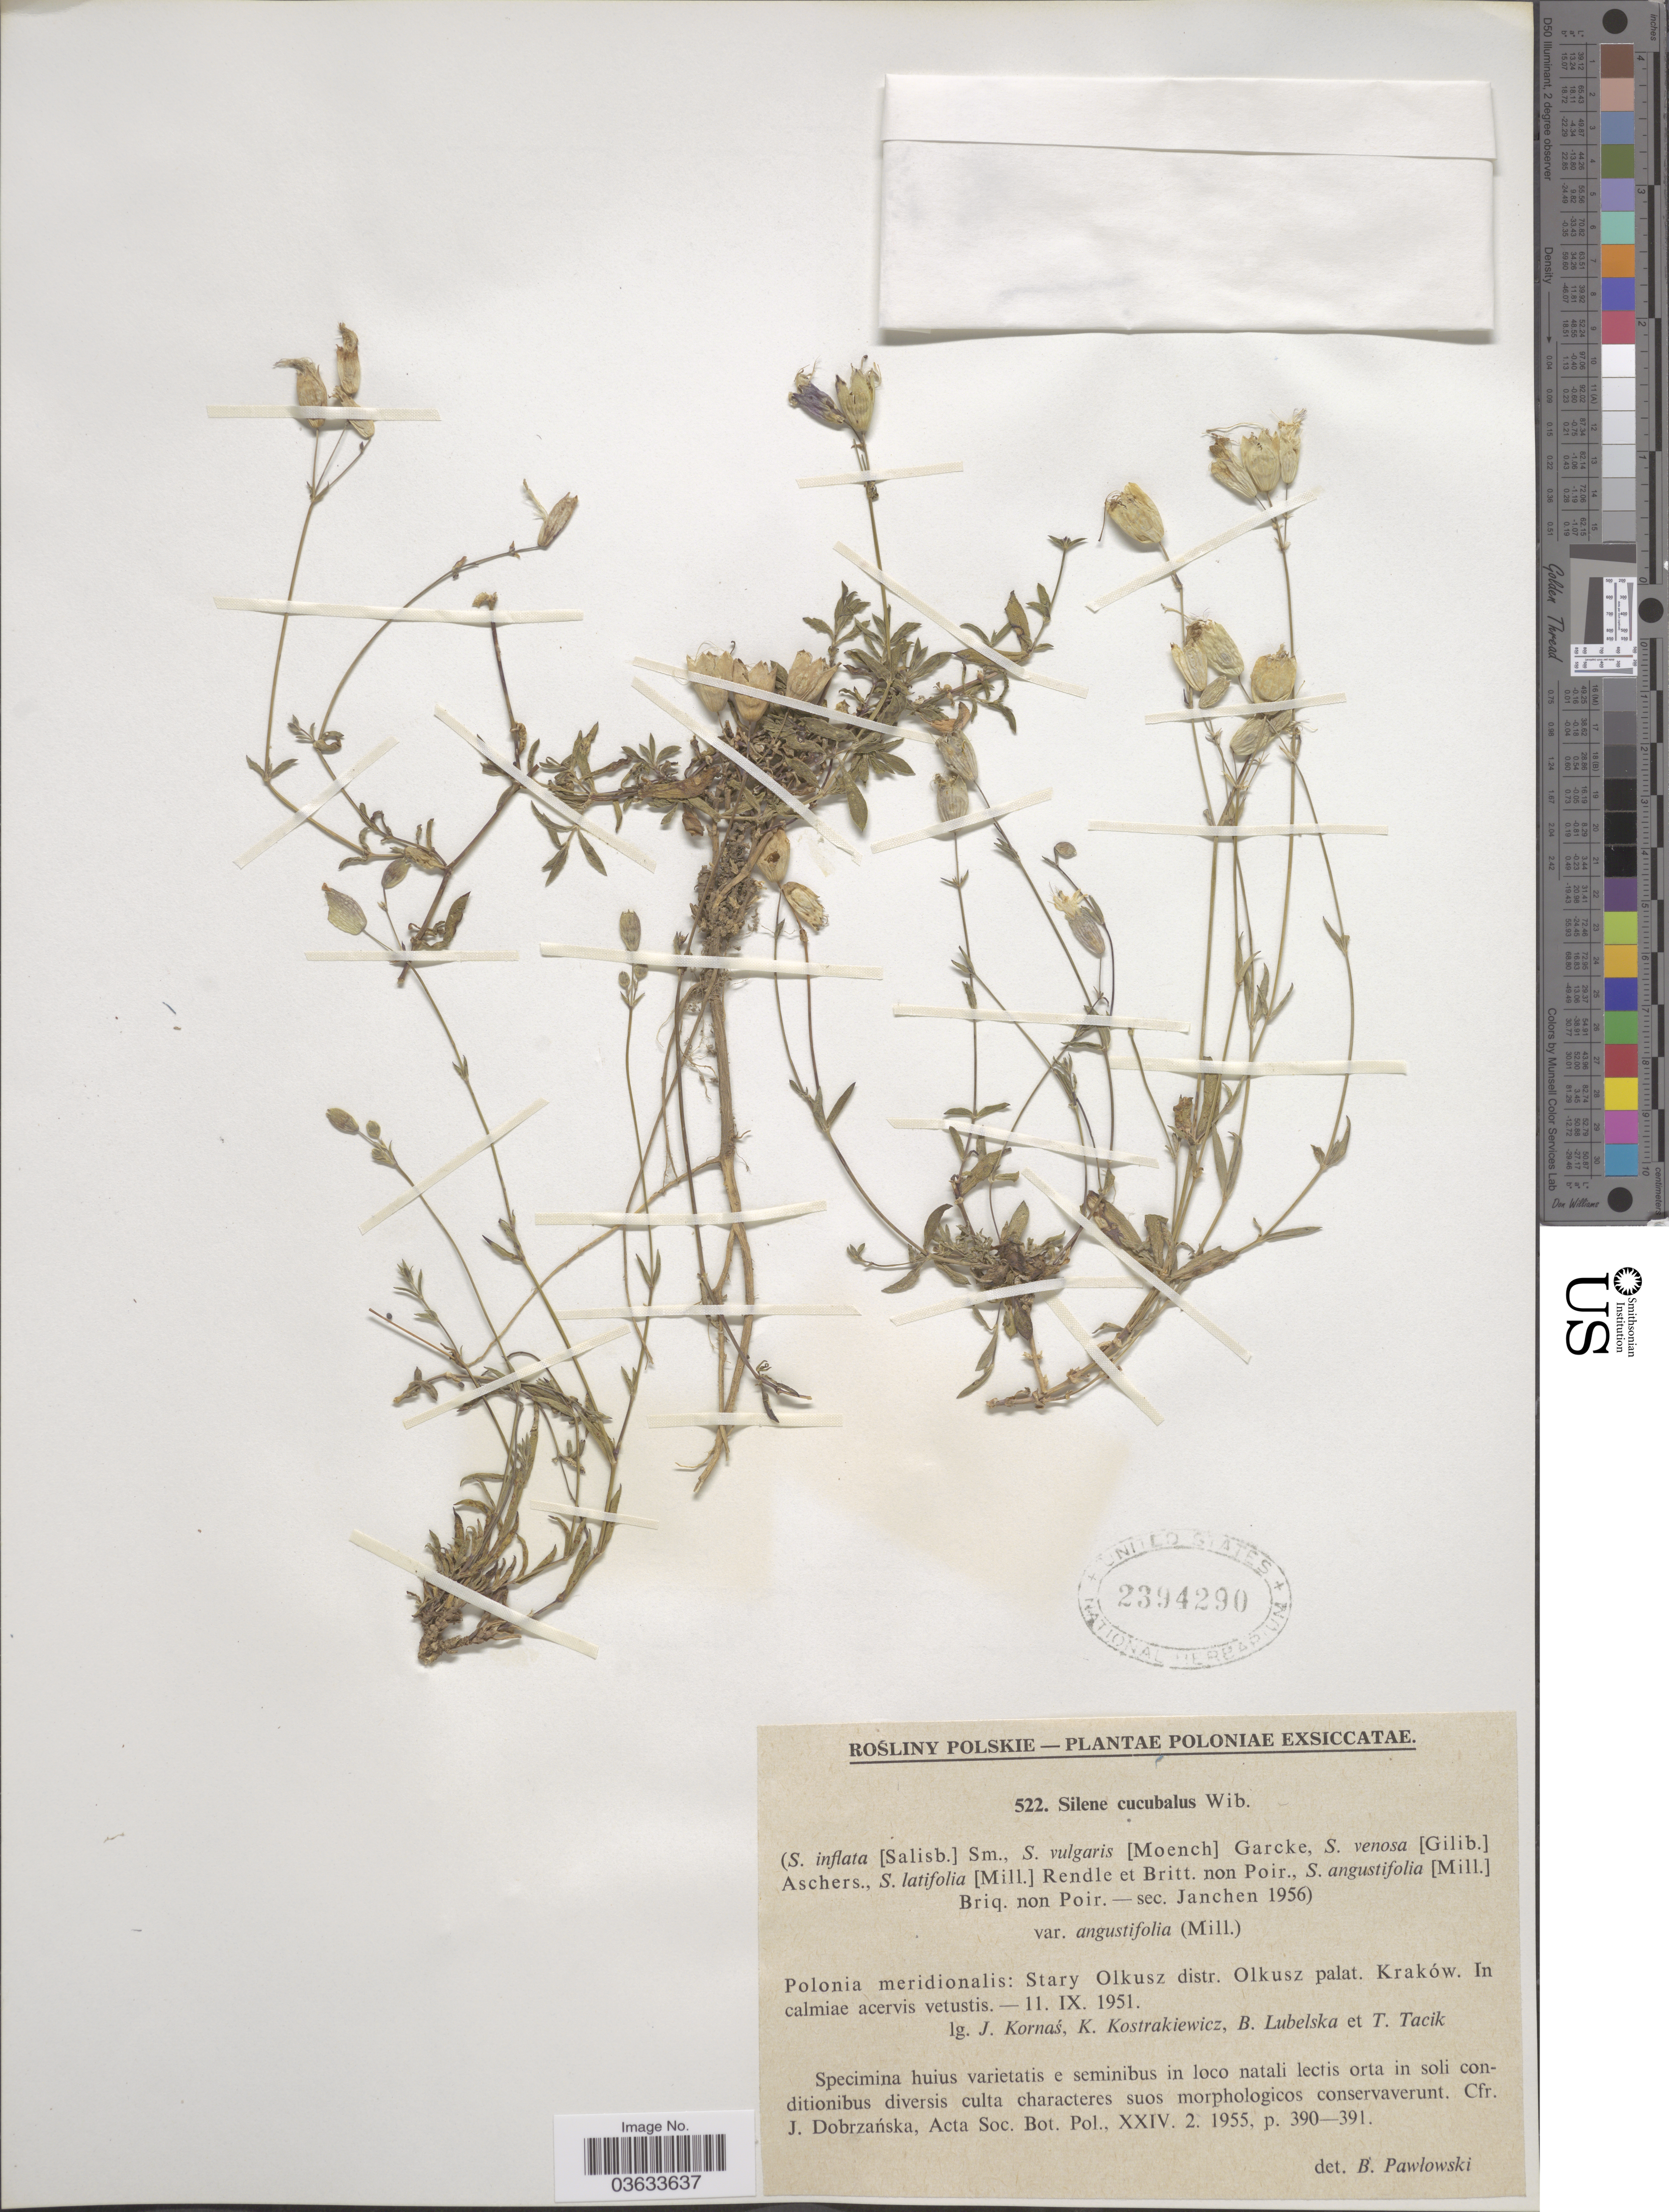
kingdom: Plantae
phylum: Tracheophyta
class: Magnoliopsida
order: Caryophyllales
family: Caryophyllaceae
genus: Silene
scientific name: Silene vulgaris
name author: (Moench) Garcke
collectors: J. Kornas, K. Kostrakiewicz, B. Lubelska & T. Tacik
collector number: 522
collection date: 1951-09-11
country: Poland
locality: Polonia meridionalis: Stary Olkusz distr. Olkusz palat. Kraków.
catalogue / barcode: US 2394290